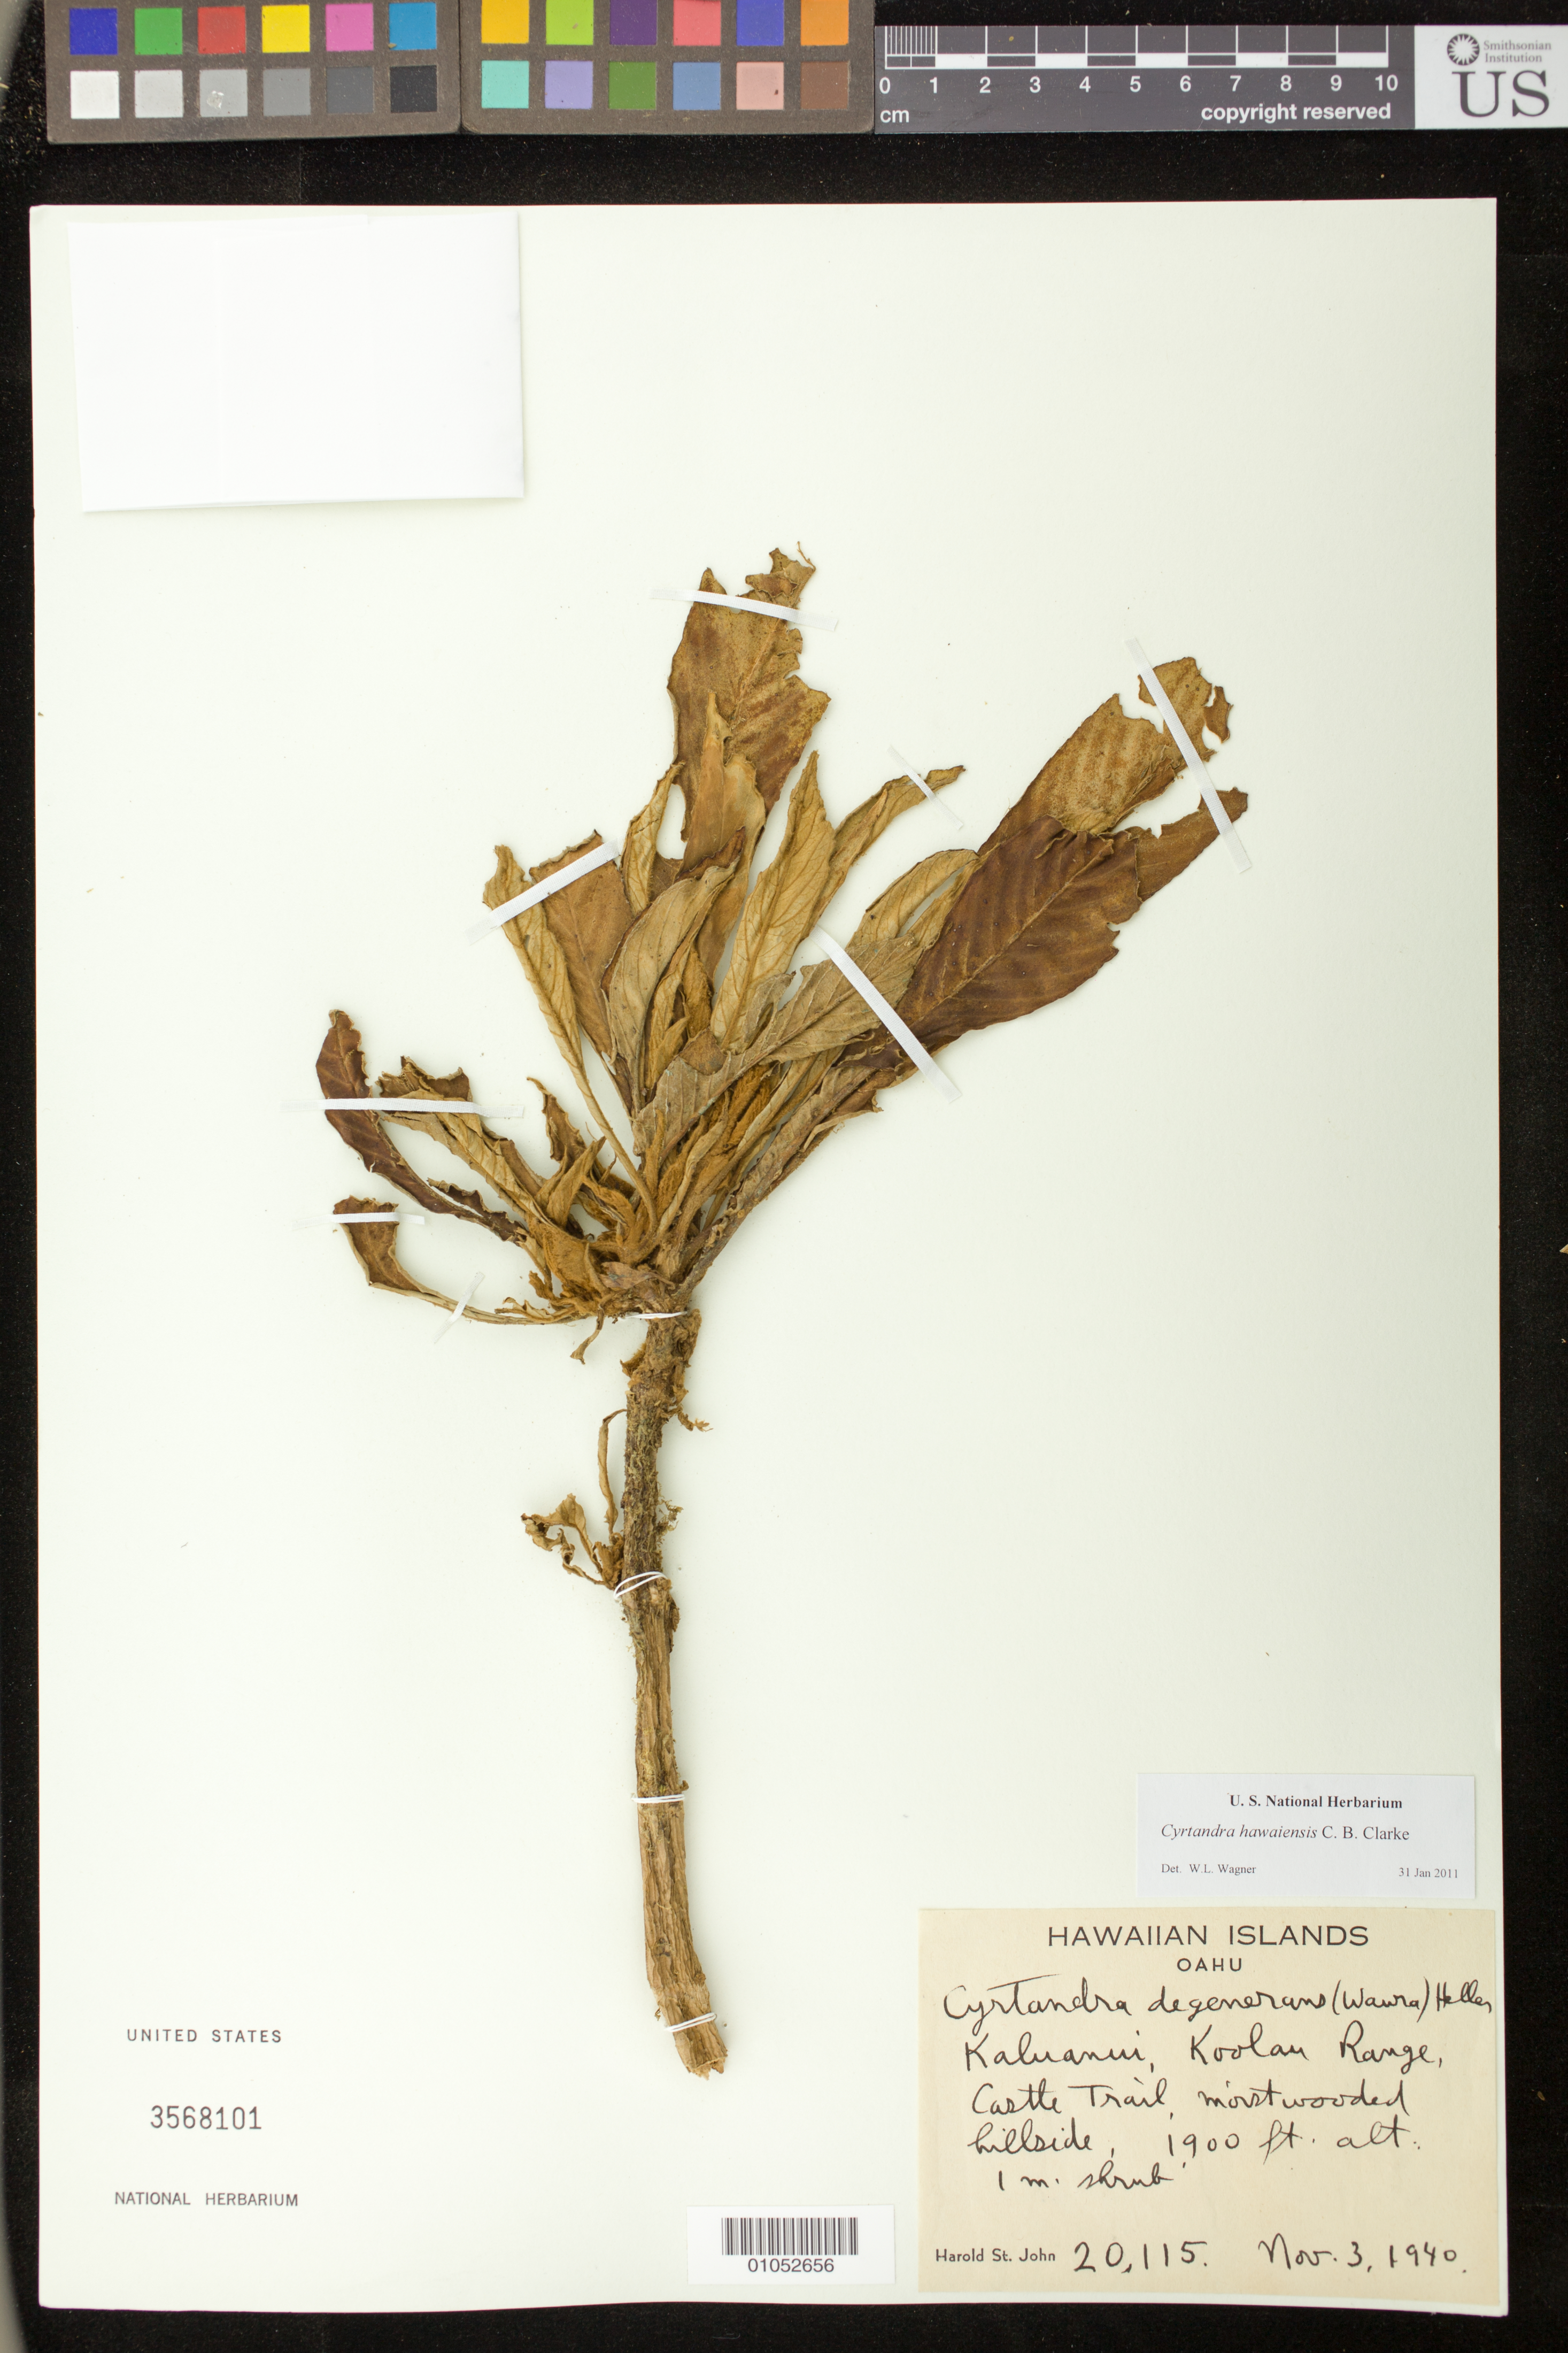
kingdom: Plantae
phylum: Tracheophyta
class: Magnoliopsida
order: Lamiales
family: Gesneriaceae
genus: Cyrtandra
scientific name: Cyrtandra hawaiensis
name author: C.B. Clarke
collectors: H. St. John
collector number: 20115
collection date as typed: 4 Nov 1940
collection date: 1940-11-04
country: United States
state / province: Hawaii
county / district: Honolulu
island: Oahu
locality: Kaluanui, Koolau Range, Castle Trail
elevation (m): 580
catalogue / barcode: US 3568101